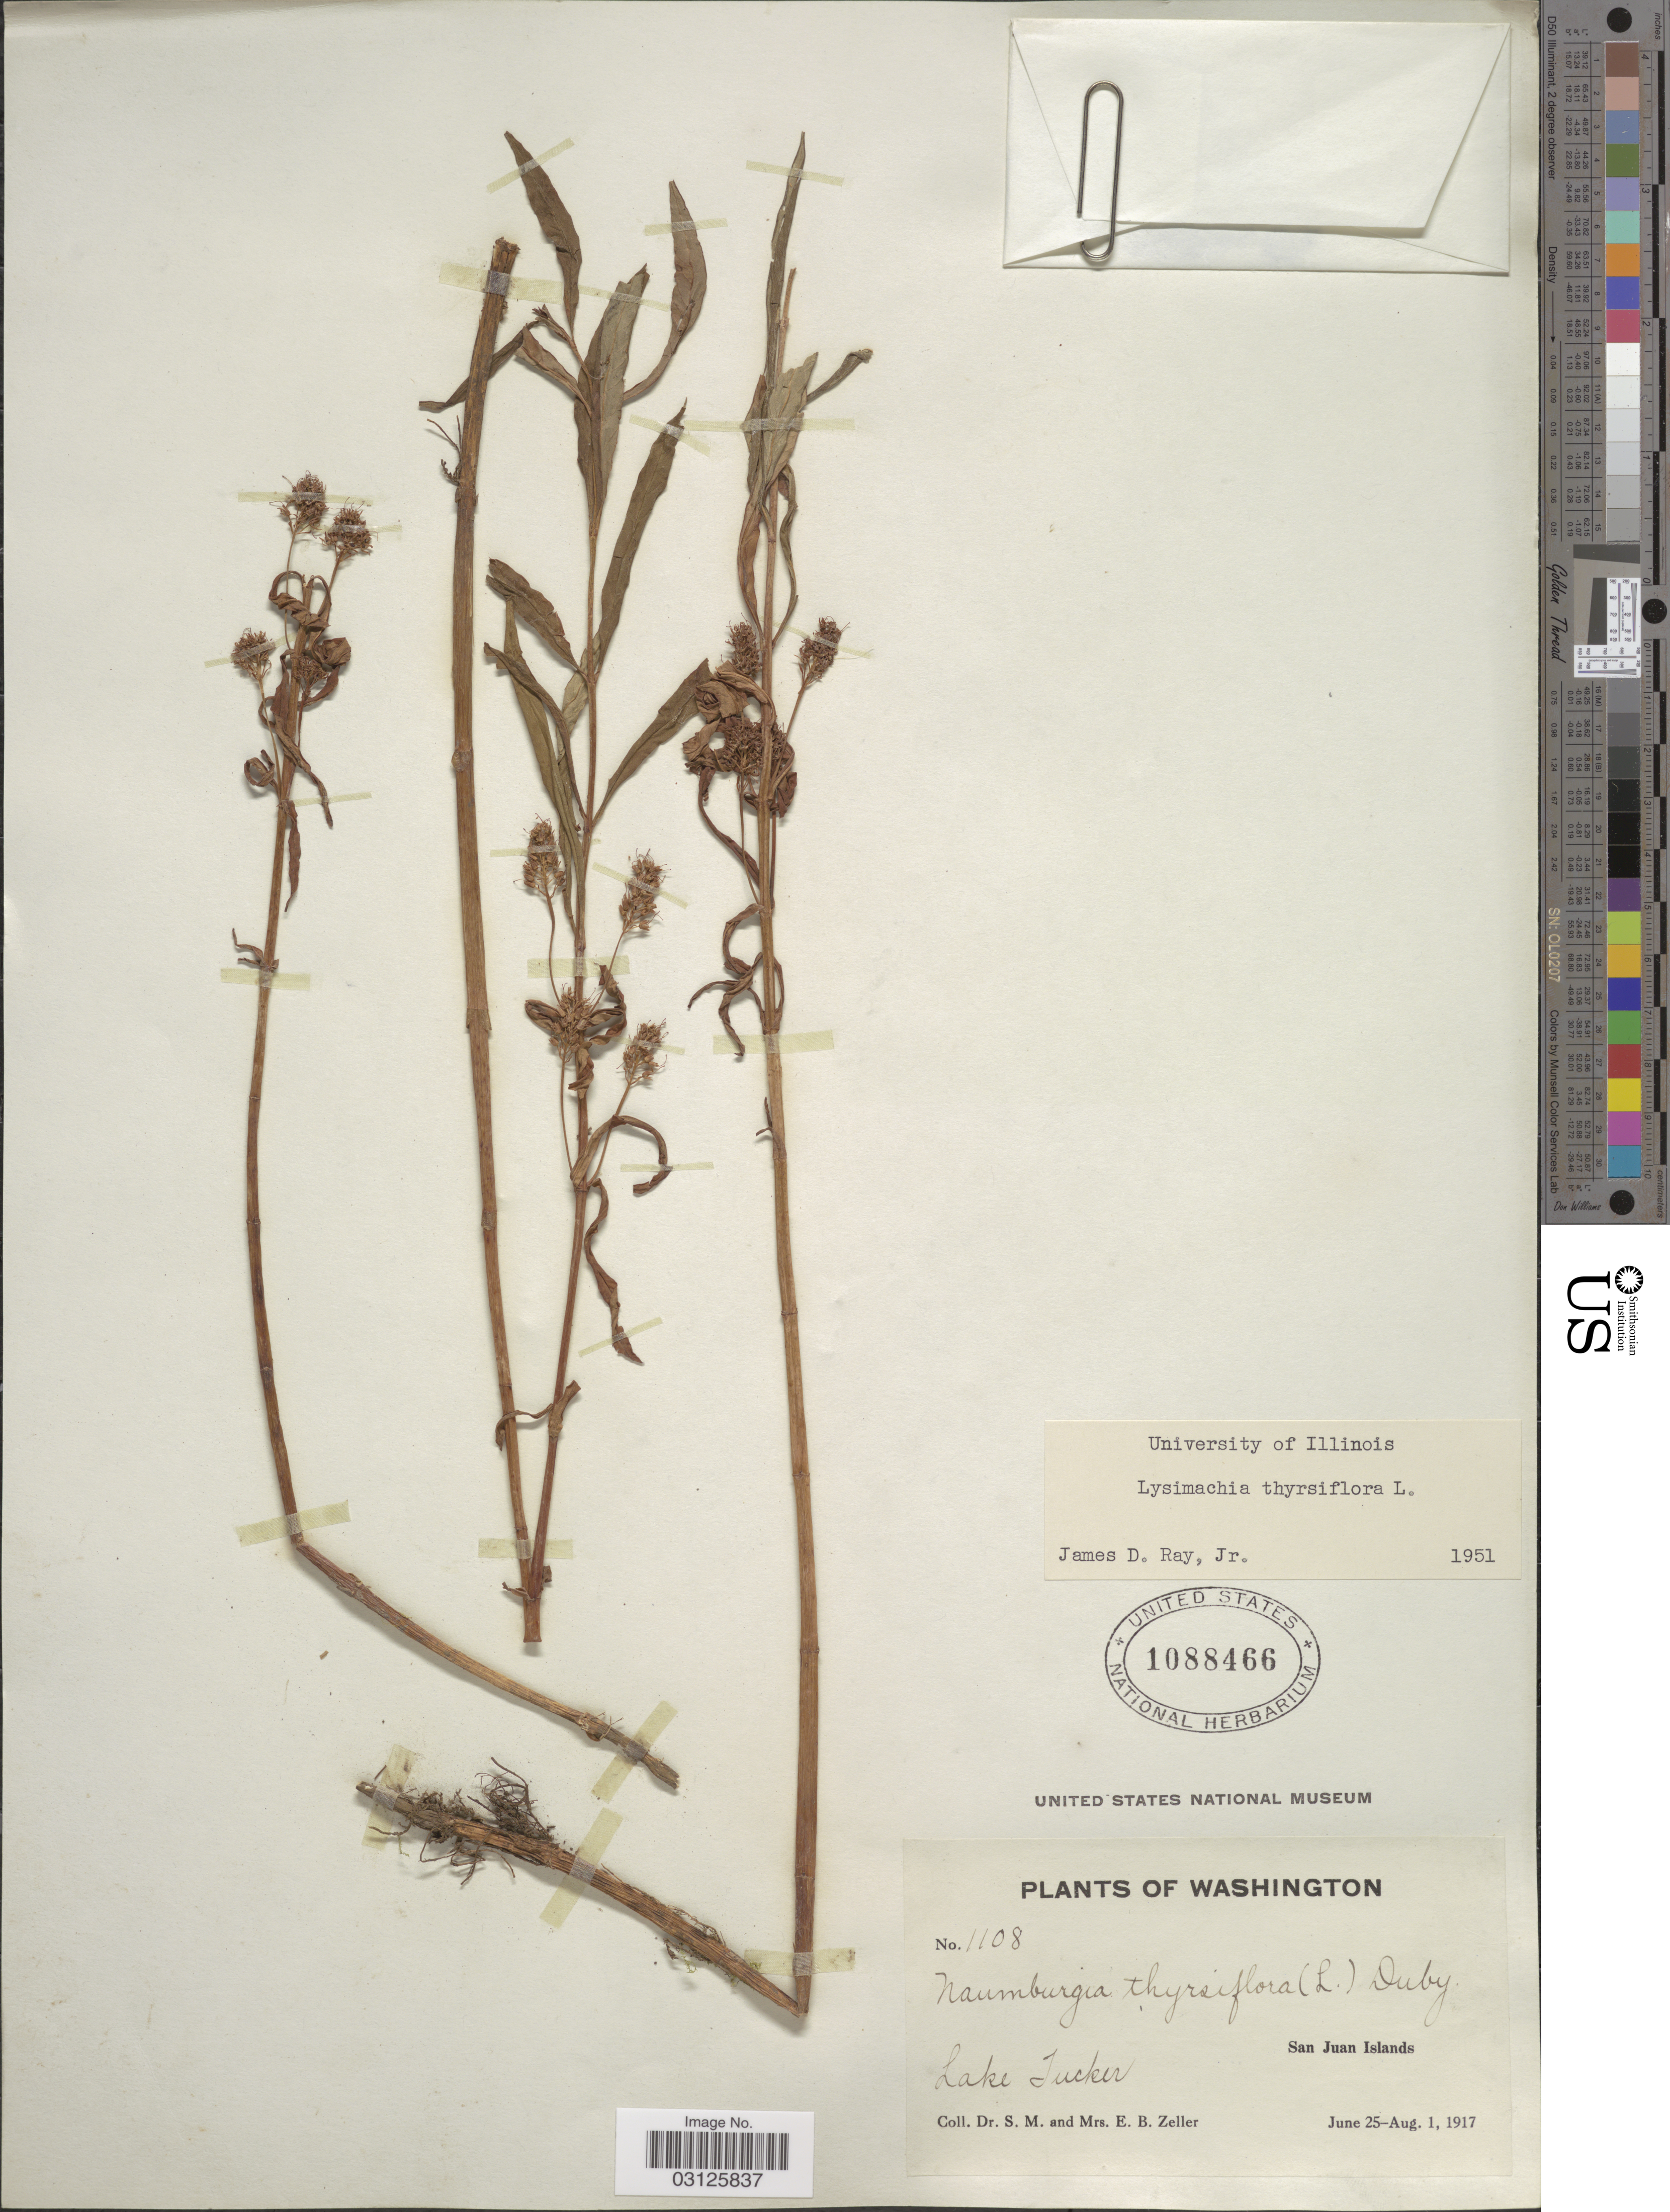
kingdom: Plantae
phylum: Tracheophyta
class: Magnoliopsida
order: Ericales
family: Primulaceae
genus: Lysimachia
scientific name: Lysimachia thyrsiflora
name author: L.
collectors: S. Zeller & E. Zeller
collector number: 1108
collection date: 1917-06-25/1917-08-01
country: United States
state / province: Washington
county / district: San Juan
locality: Lake Tucker. San Juan Islands.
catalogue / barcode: US 1088466